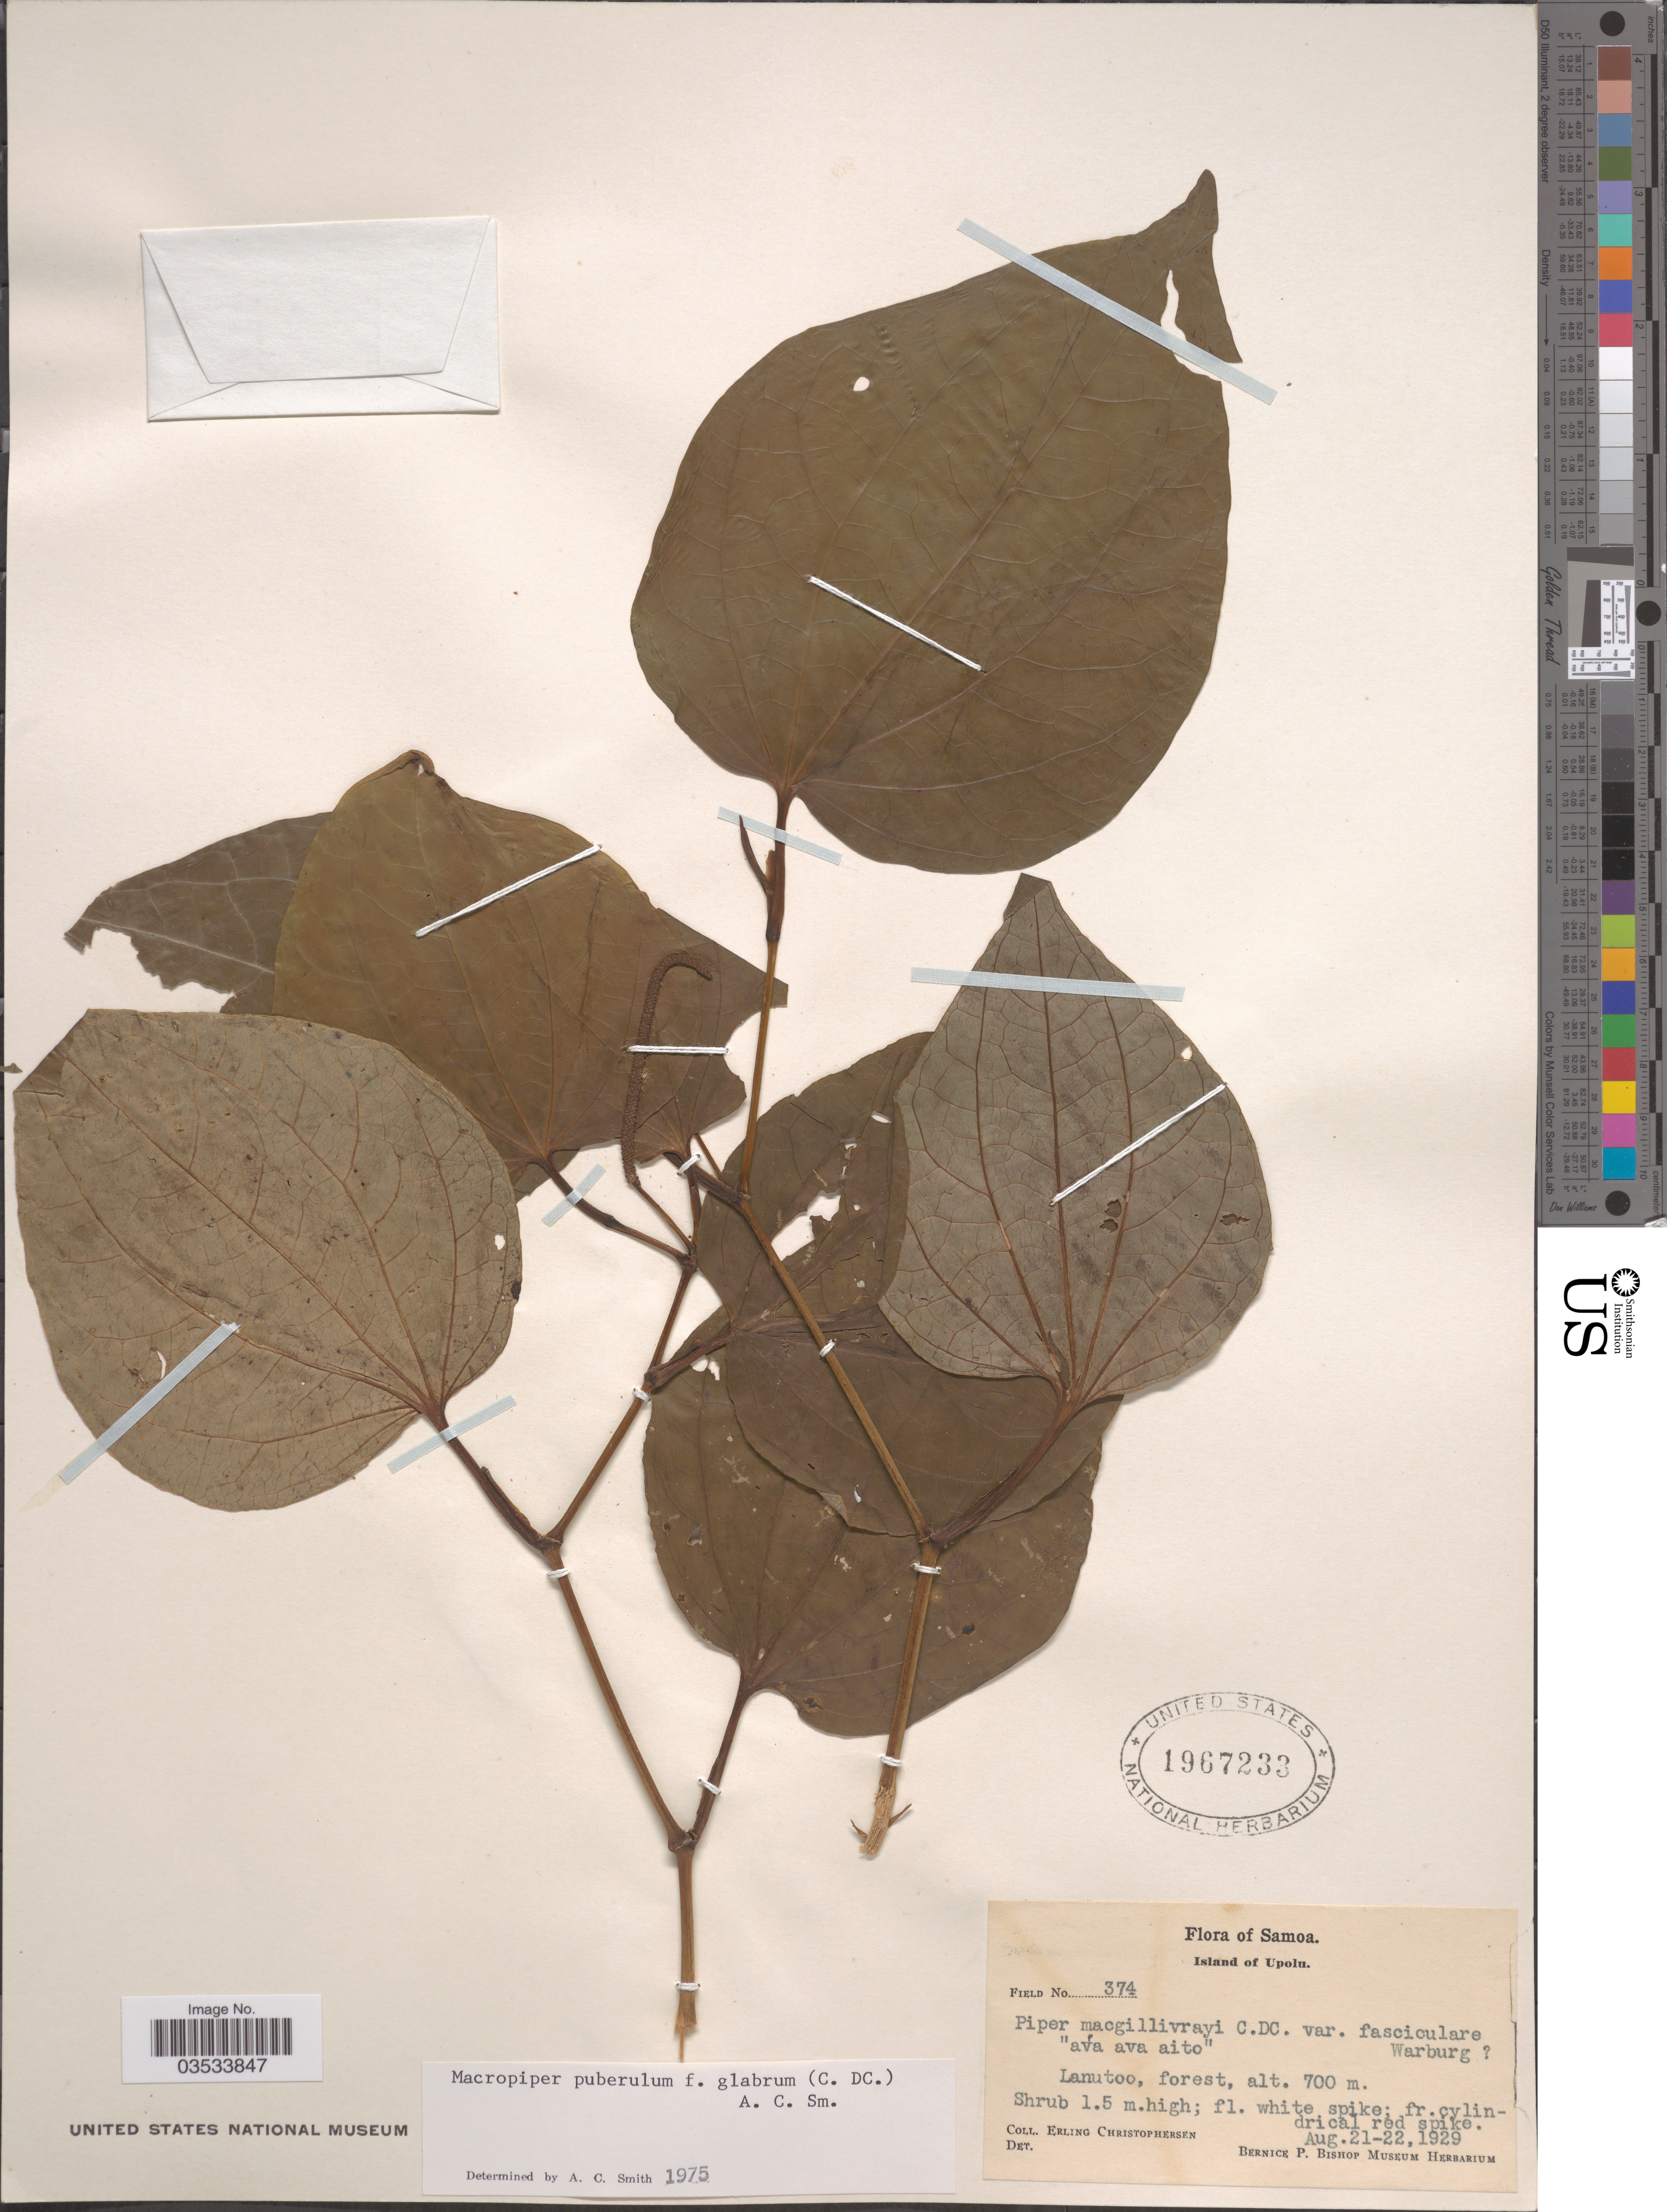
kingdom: Plantae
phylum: Tracheophyta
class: Magnoliopsida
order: Piperales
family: Piperaceae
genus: Piper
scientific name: Piper puberulum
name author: (Benth.) Seem.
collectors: E. Christophersen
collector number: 374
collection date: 1929-08-21/1929-08-22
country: Samoa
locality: Samoa. Island of Upolu. Lanutoo, forest.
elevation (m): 700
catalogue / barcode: US 1967233